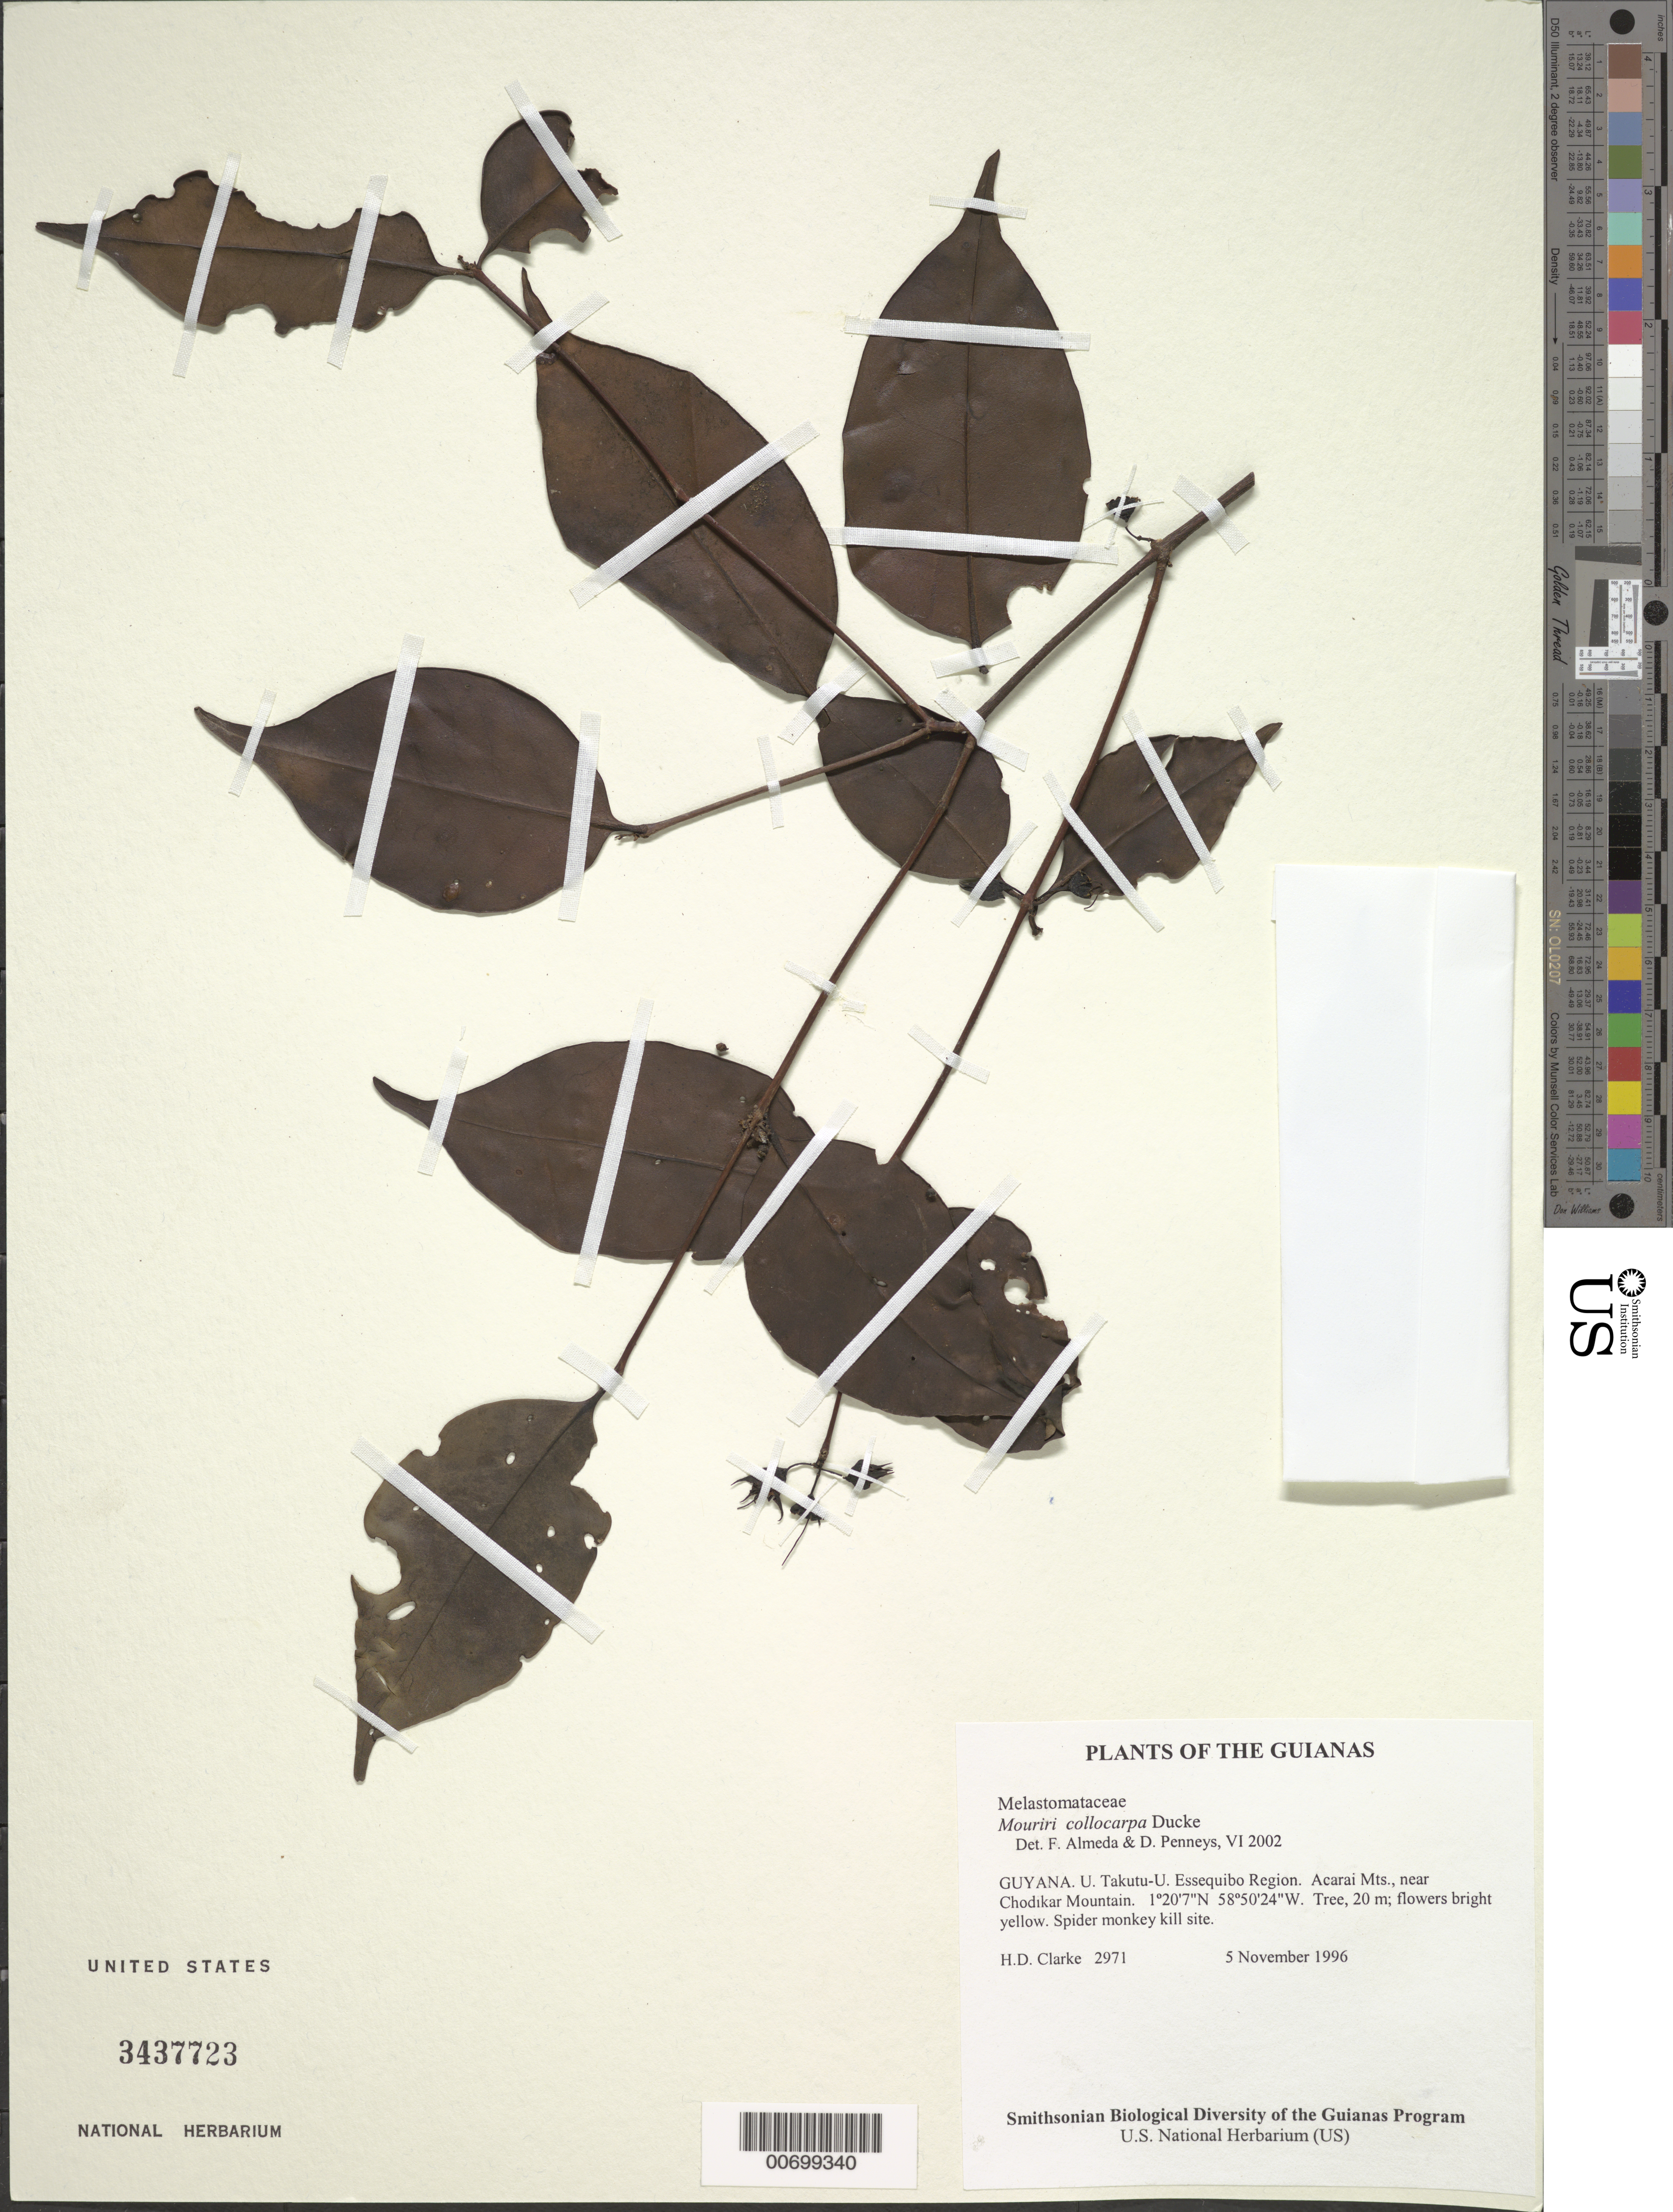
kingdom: Plantae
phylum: Tracheophyta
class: Magnoliopsida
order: Myrtales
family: Melastomataceae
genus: Mouriri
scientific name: Mouriri collocarpa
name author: Ducke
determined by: Almeda, F.; Penneys, D. S.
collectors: H. D. Clarke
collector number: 2971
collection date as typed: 5 November 1996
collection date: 1996-11-05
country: Guyana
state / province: U. Takutu-U. Essequibo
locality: Acarai Mts., near Chodikar Mountain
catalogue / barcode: US 3437723